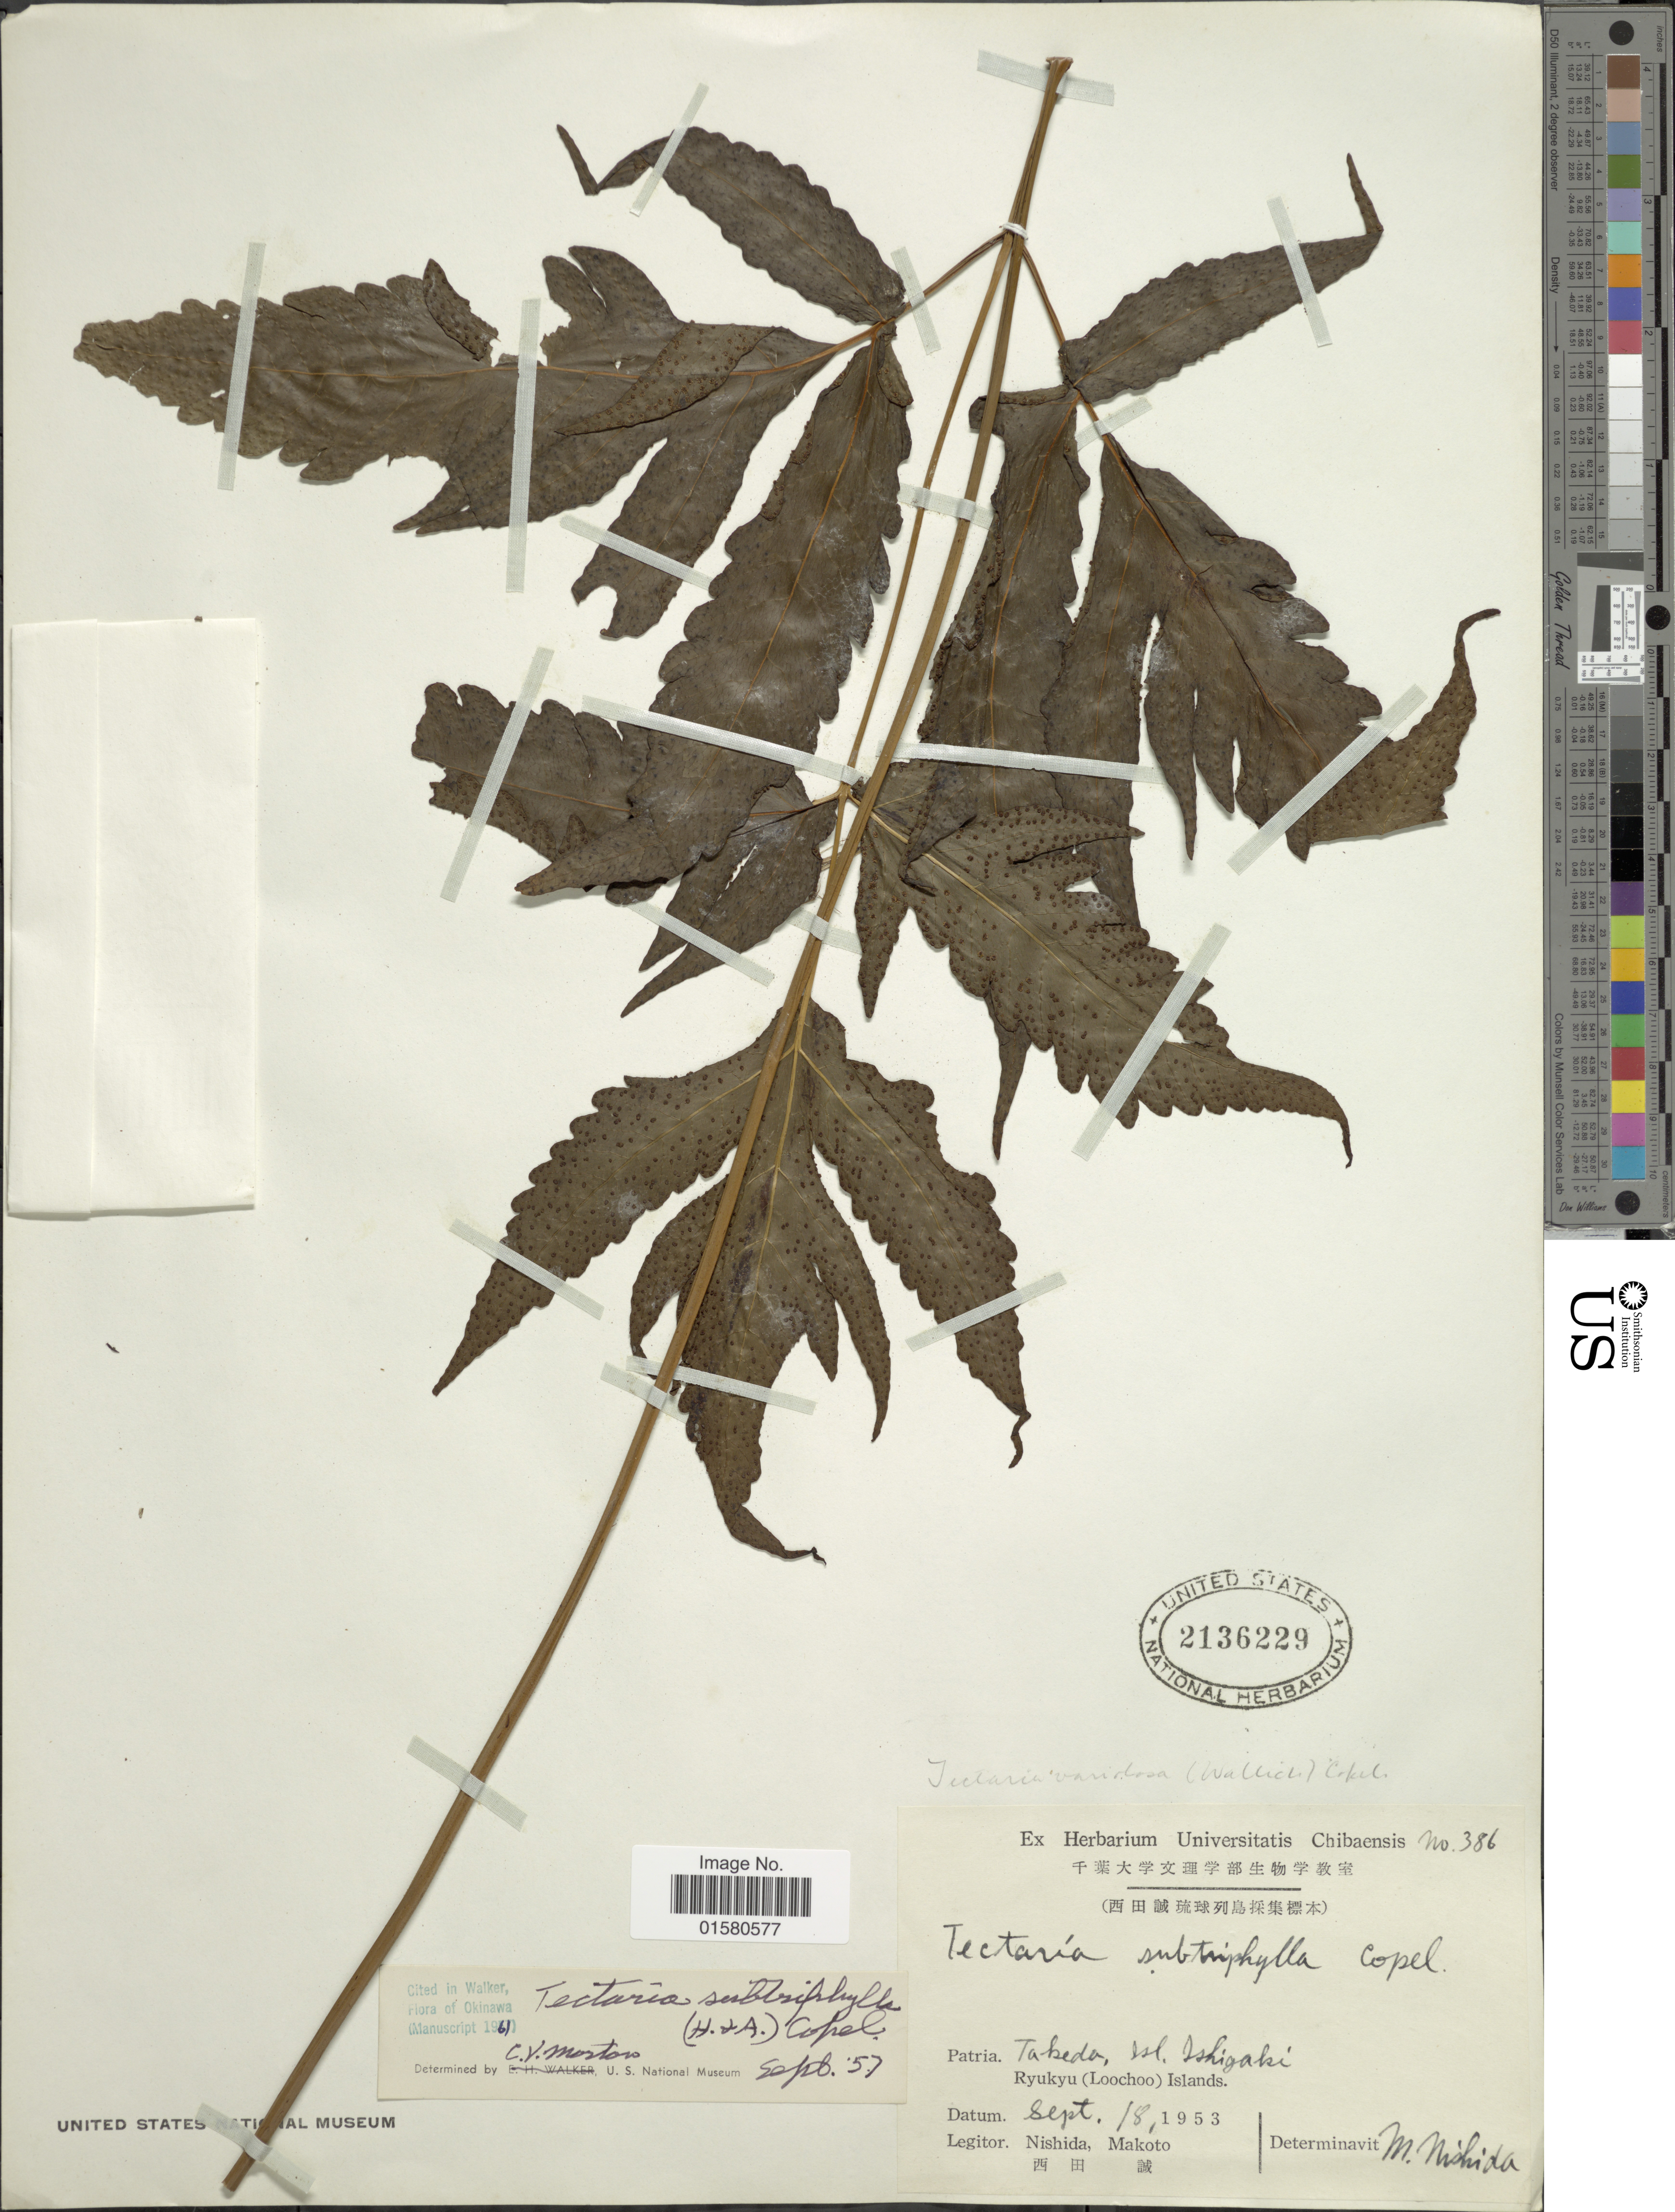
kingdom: Plantae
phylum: Tracheophyta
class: Polypodiopsida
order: Polypodiales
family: Tectariaceae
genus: Tectaria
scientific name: Tectaria subtriphylla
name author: (Hook. & Arn.) Copel.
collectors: W. J. Kress, Myo Khin, Kyi, Y.Y., V. Funk & et al.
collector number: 97-6085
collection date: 1997-11-13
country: Myanmar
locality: Burma, Mandalay Division, Kyaukpadaung township, Mt. Popa Mountain Park, Dormant Volcano slope, trail to microwave tower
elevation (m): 1000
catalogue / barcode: US 3362304